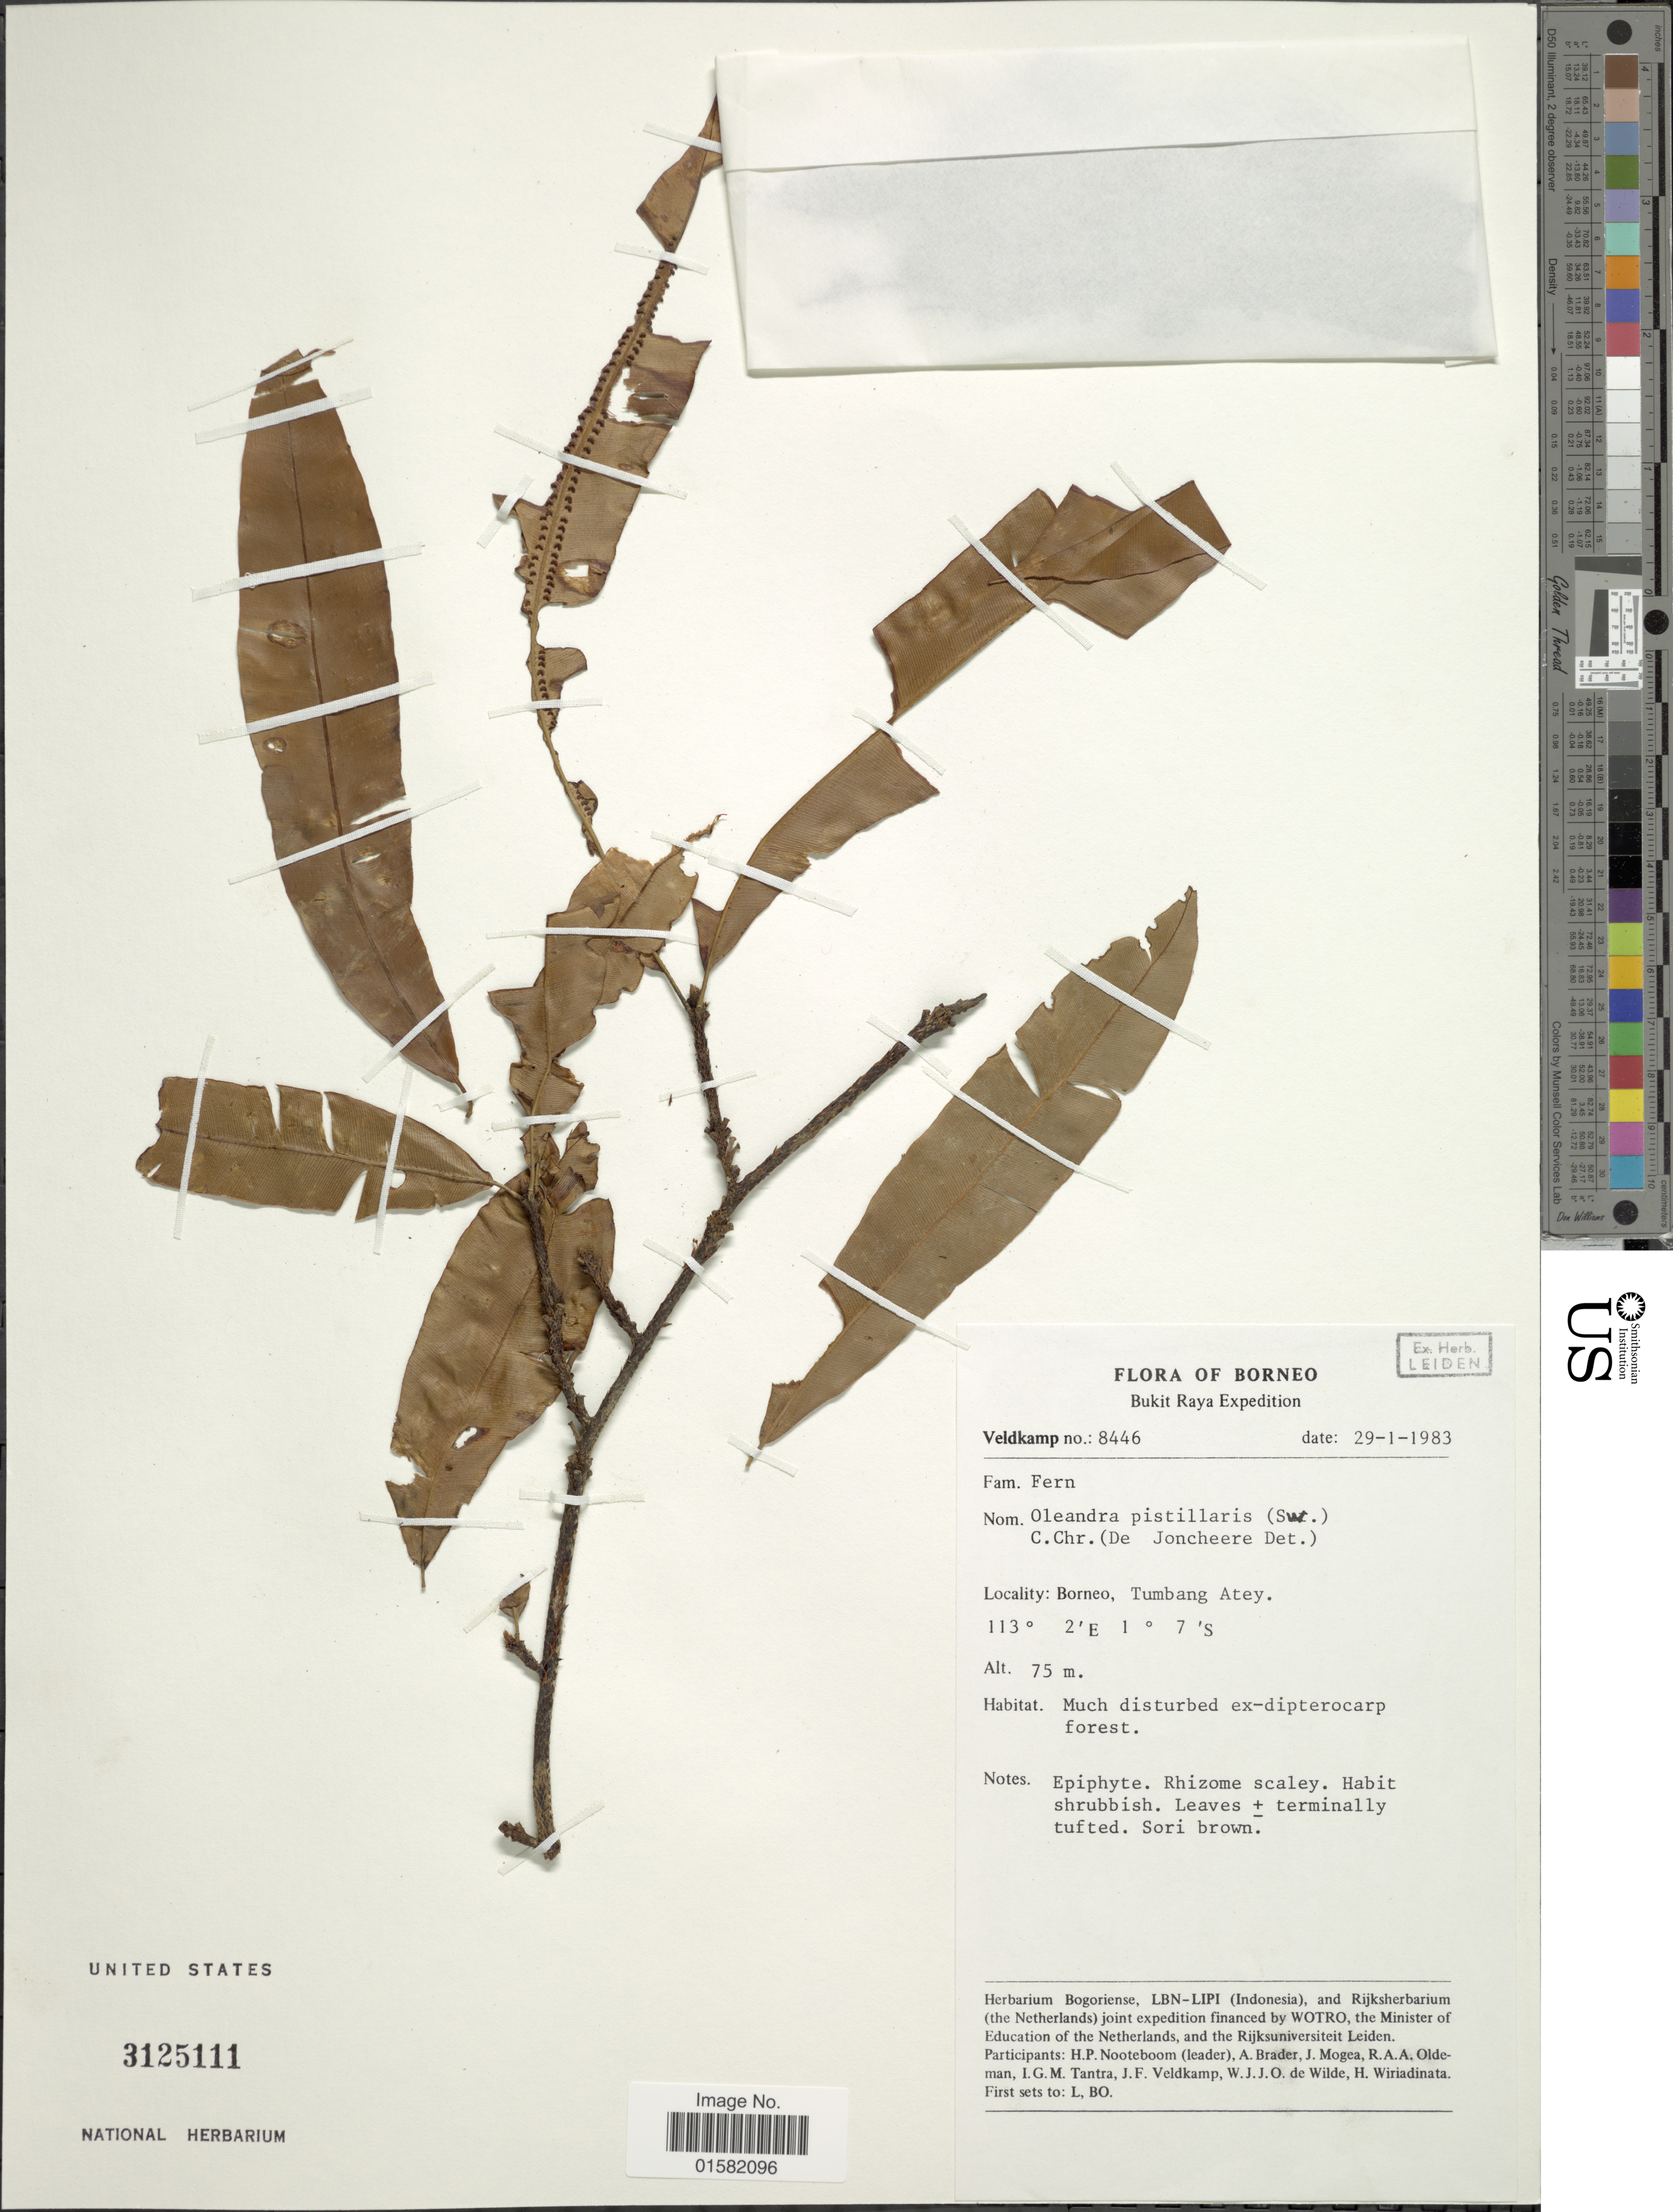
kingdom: Plantae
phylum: Tracheophyta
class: Polypodiopsida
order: Polypodiales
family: Oleandraceae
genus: Oleandra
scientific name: Oleandra pistillaris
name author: (Sw.) C. Chr.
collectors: -. Veldkamp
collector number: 8446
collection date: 1983-01-29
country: Malaysia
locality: Borneo, Tumbang Atey.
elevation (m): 75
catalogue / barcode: US 3125111